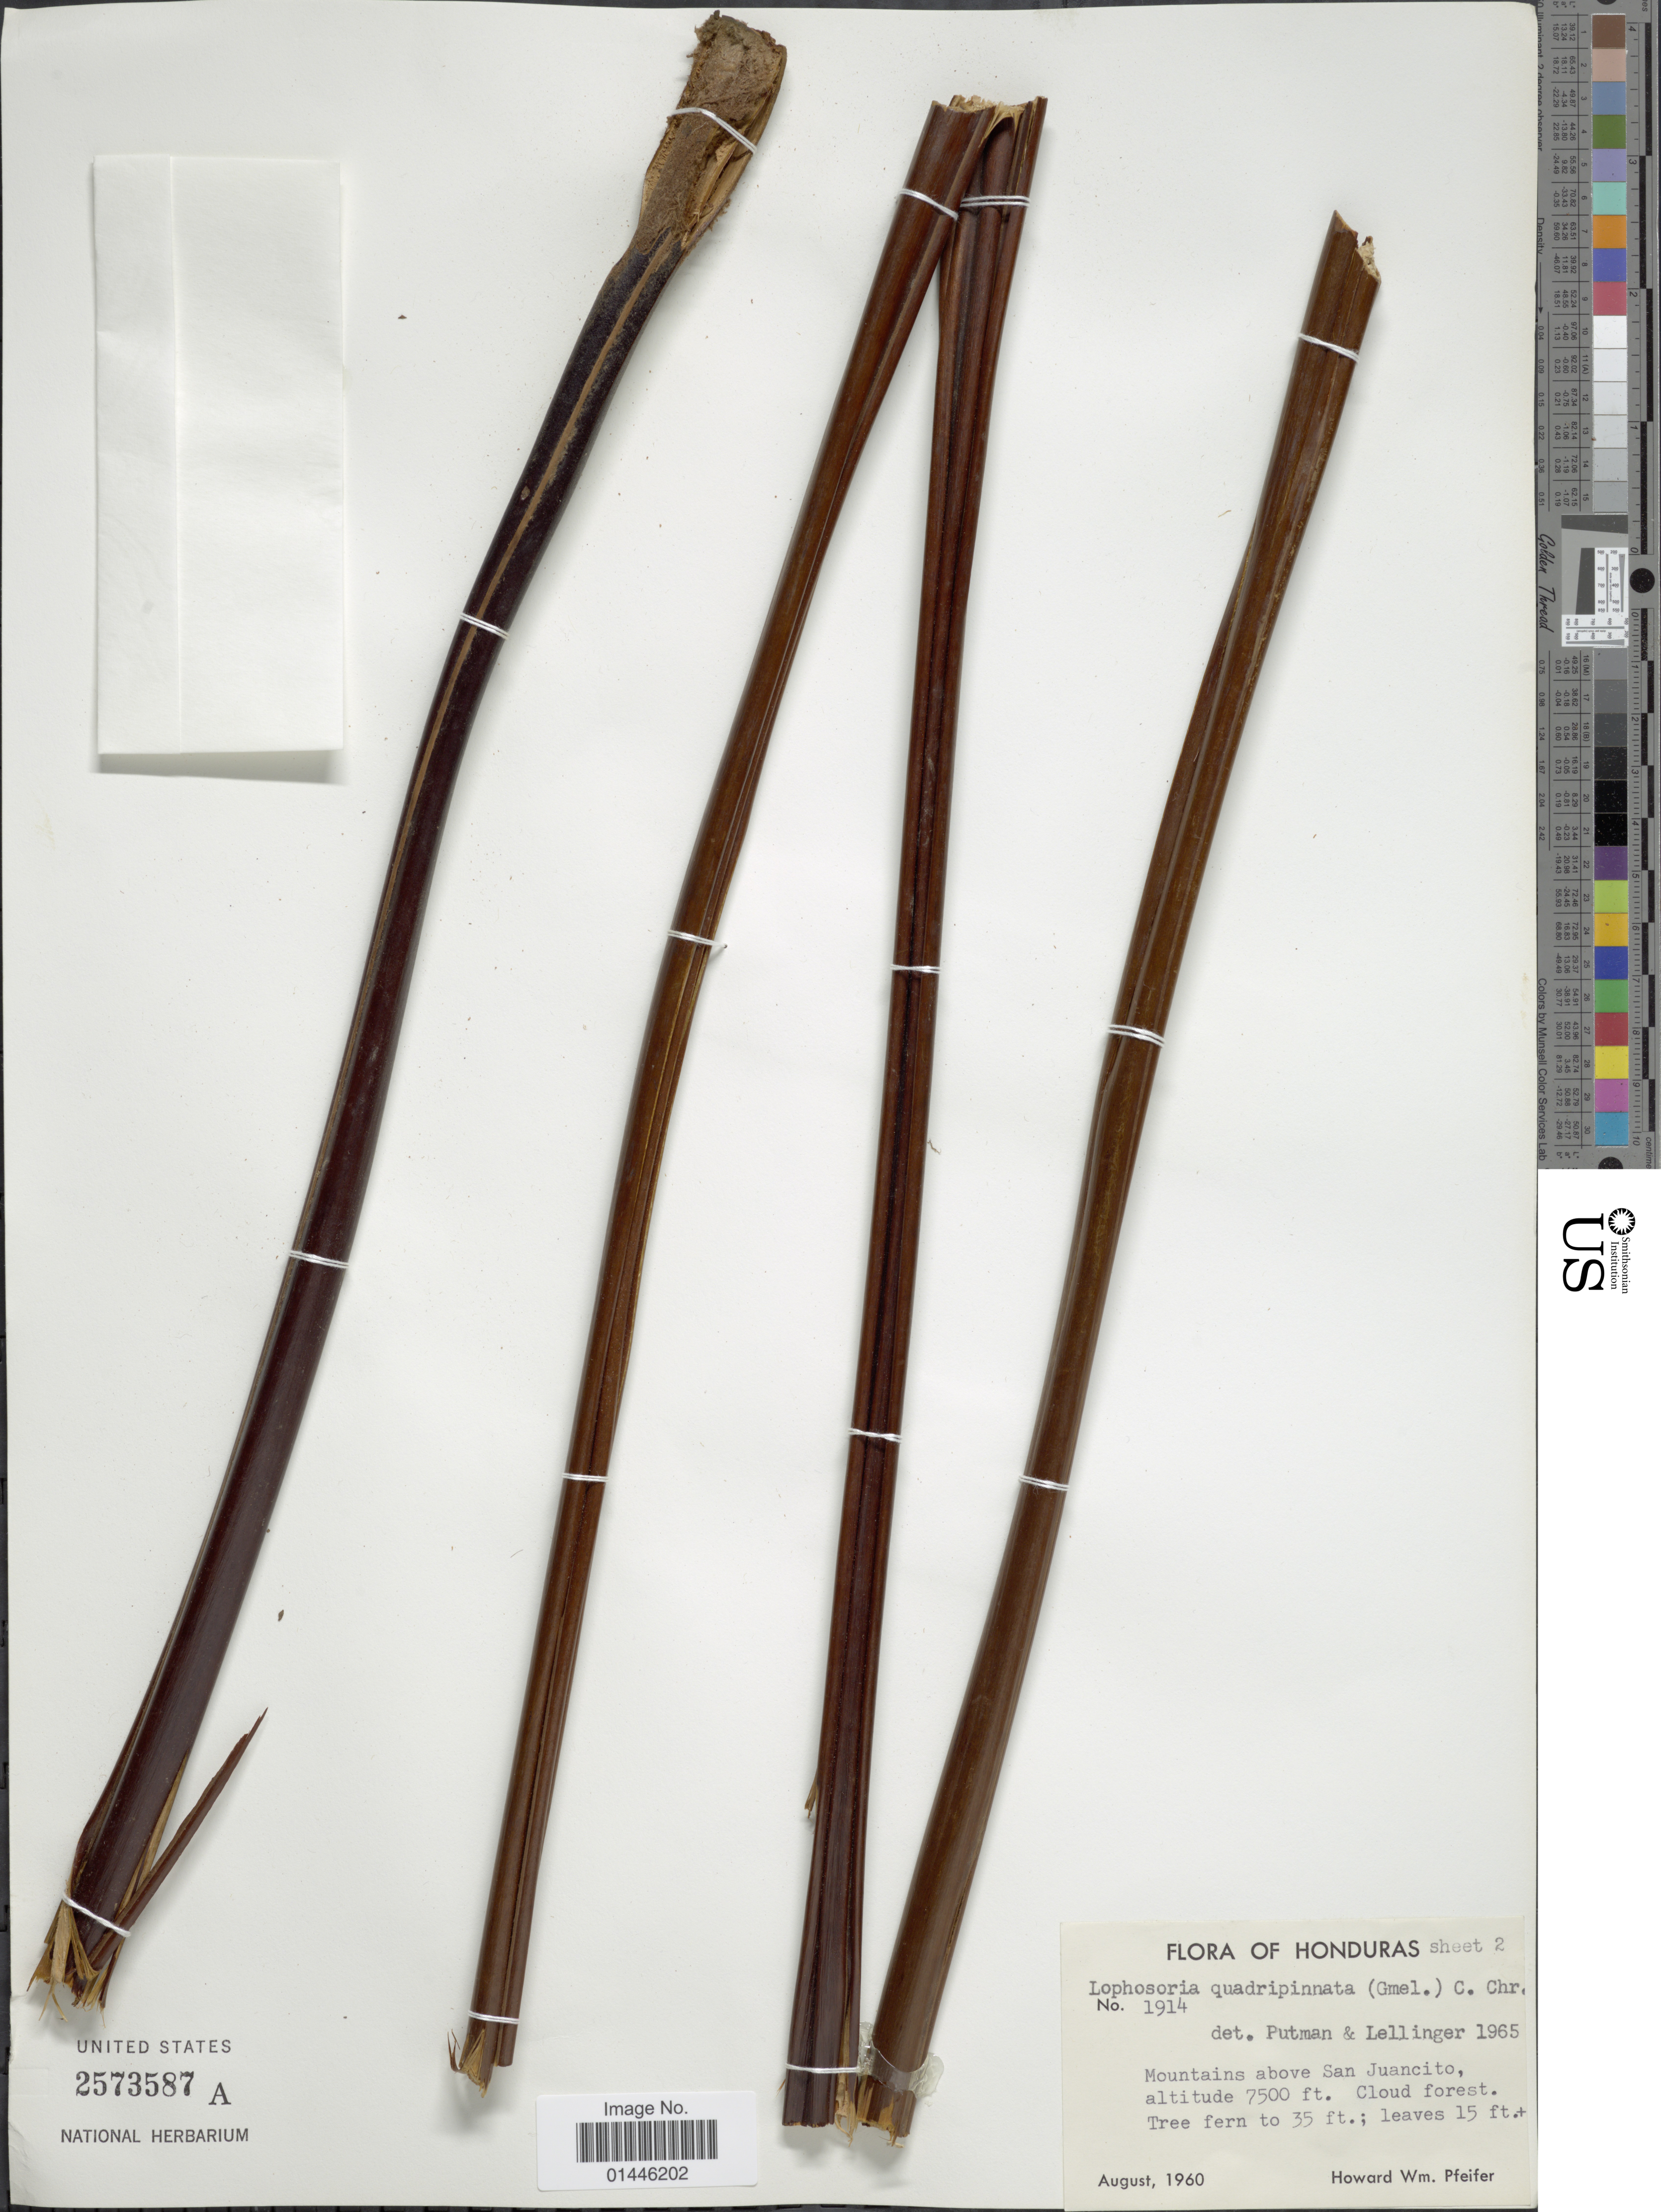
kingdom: Plantae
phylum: Tracheophyta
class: Polypodiopsida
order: Cyatheales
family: Dicksoniaceae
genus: Lophosoria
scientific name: Lophosoria quadripinnata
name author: (J.F. Gmel.) C. Chr.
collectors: H. W. Pfeifer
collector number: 1914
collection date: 1960-08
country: Honduras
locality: Mountains above San Juancito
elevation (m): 2286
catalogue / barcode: US 2573587A